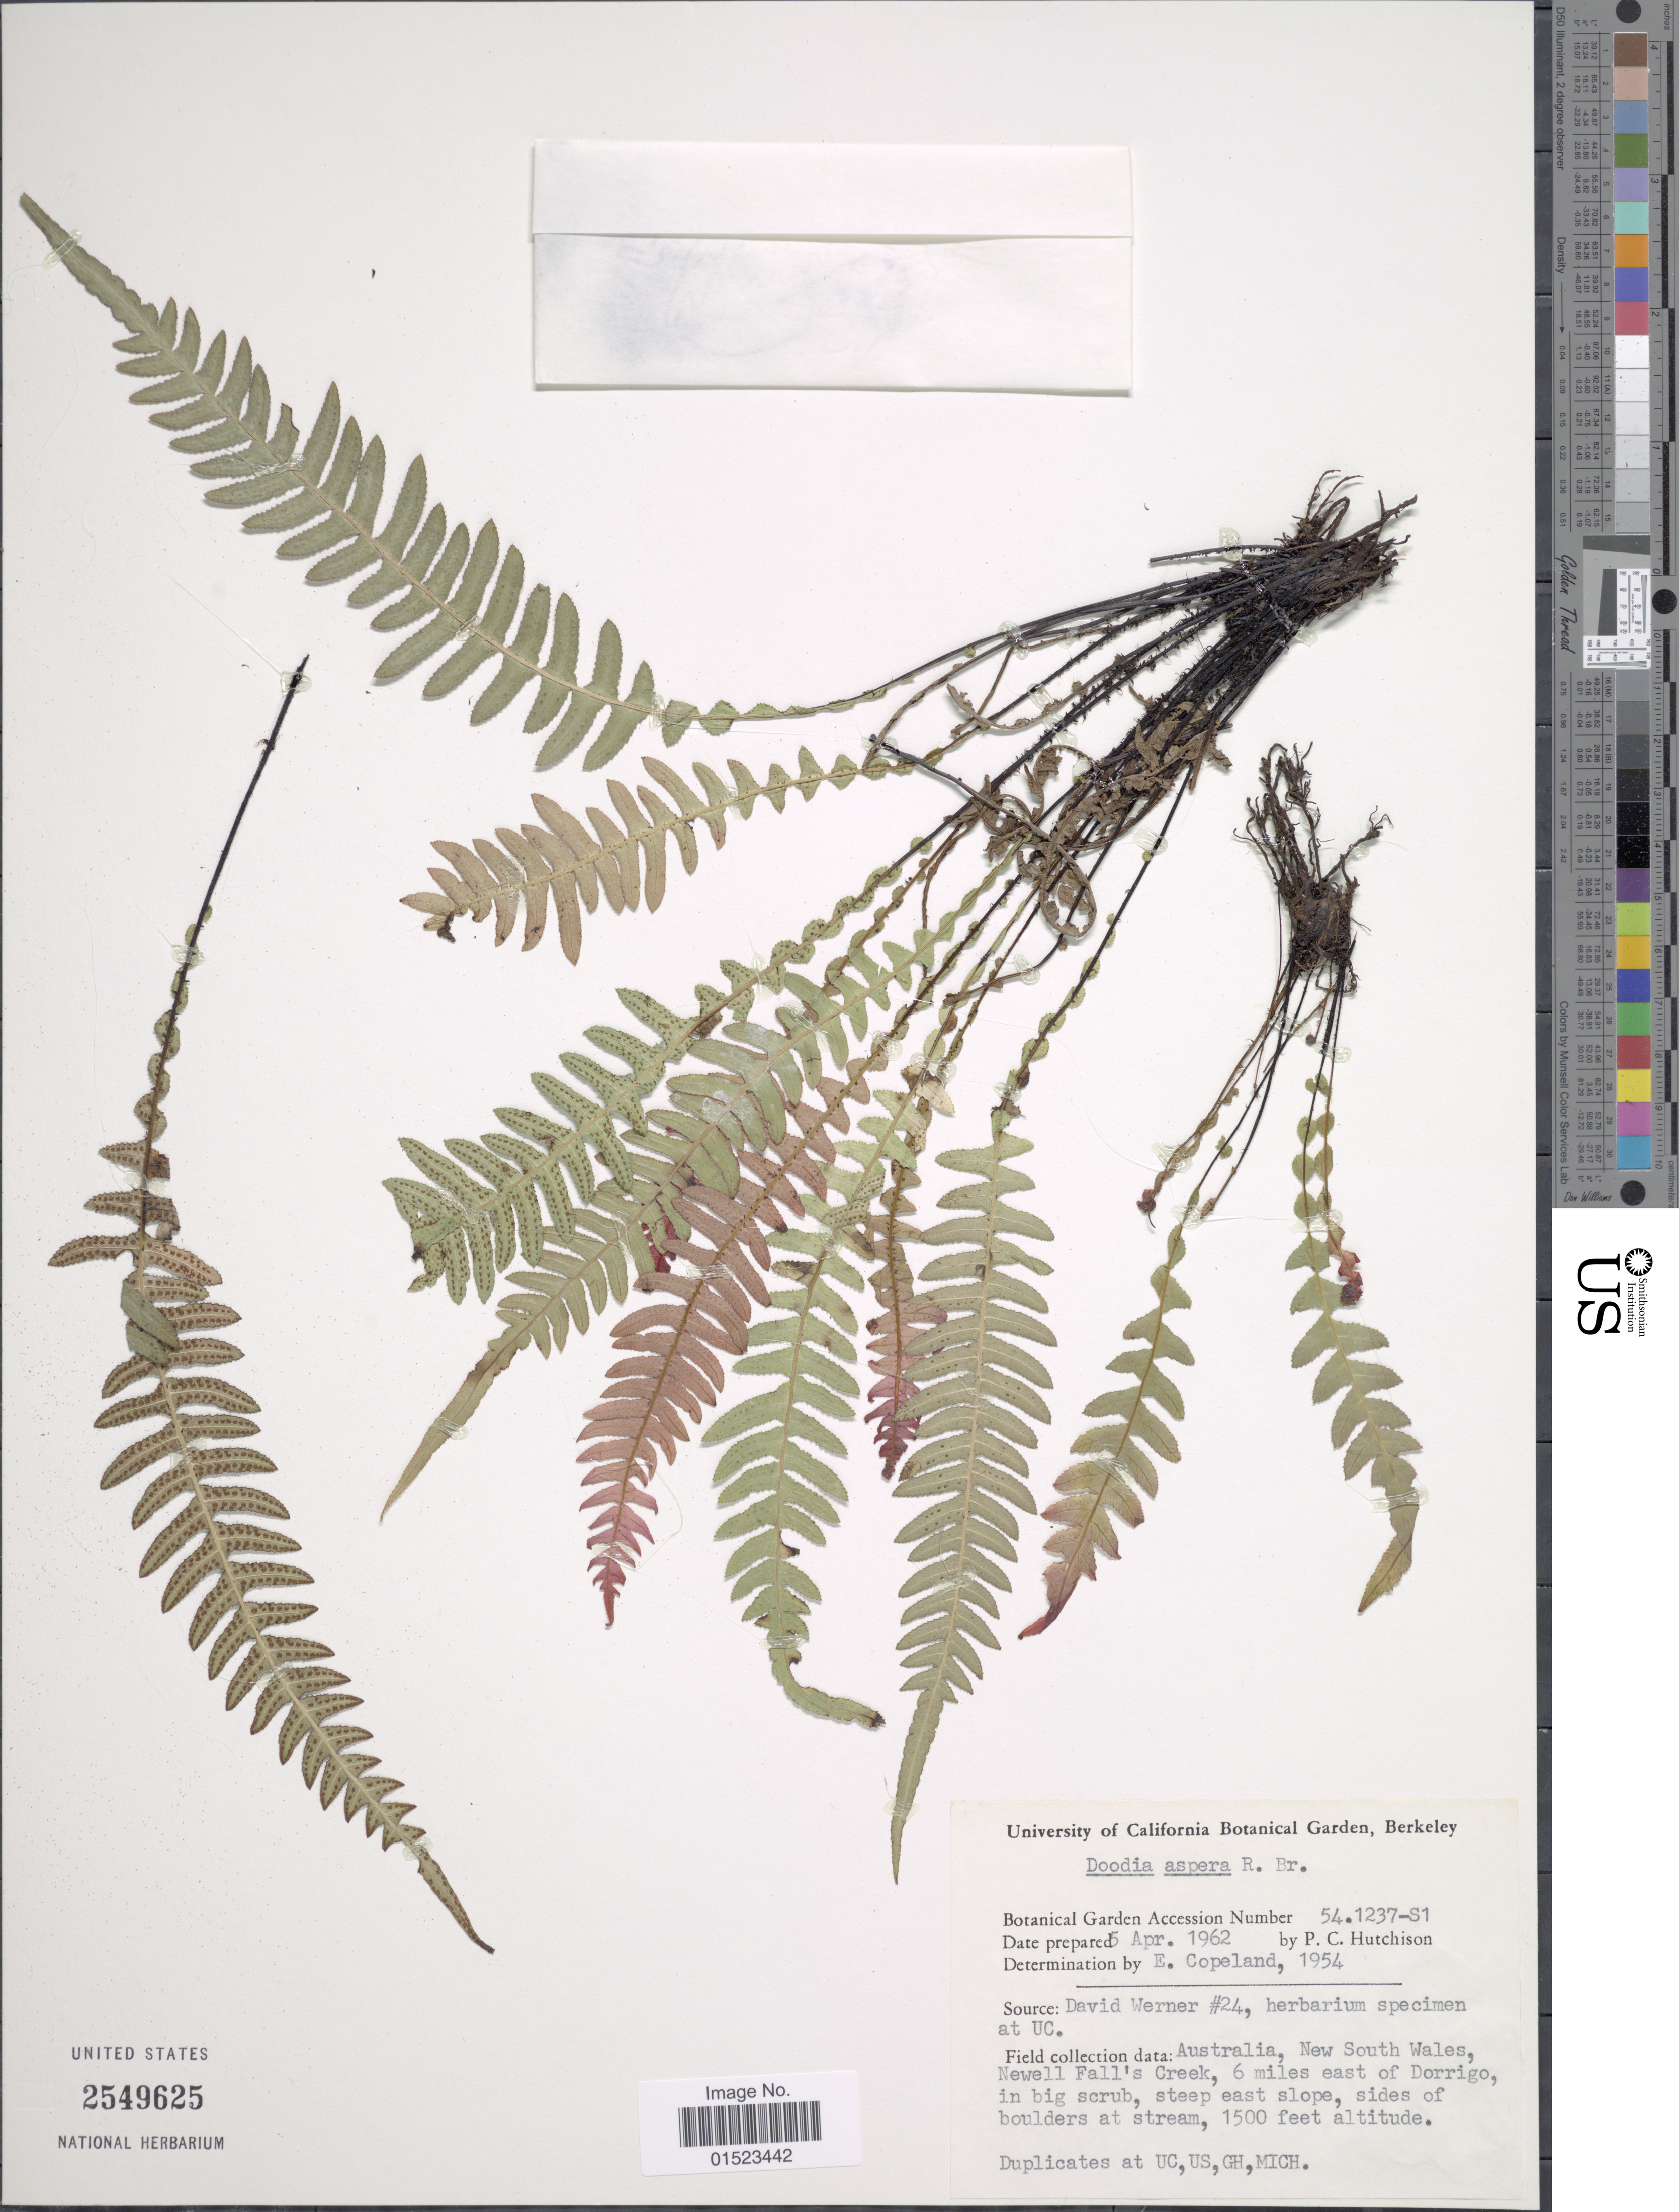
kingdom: Plantae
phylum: Tracheophyta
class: Polypodiopsida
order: Polypodiales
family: Blechnaceae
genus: Blechnum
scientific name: Blechnum asperum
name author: (Klotzsch) Sturm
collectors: P. C. Hutchison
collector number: Botanical Garden Accession 541237-S1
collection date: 1962-04-05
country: United States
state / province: California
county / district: Alameda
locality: University of California Botanical Garden, Berkeley, Field Collection Data: Australia, New South Wales, Newell Fall's Creek, 6 miles east of Dorrigo, in big scrub, steep east slope, sides of bouldersat stream, Source: David Werner #24, herbarium specimen at UC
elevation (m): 457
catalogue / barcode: US 2549625